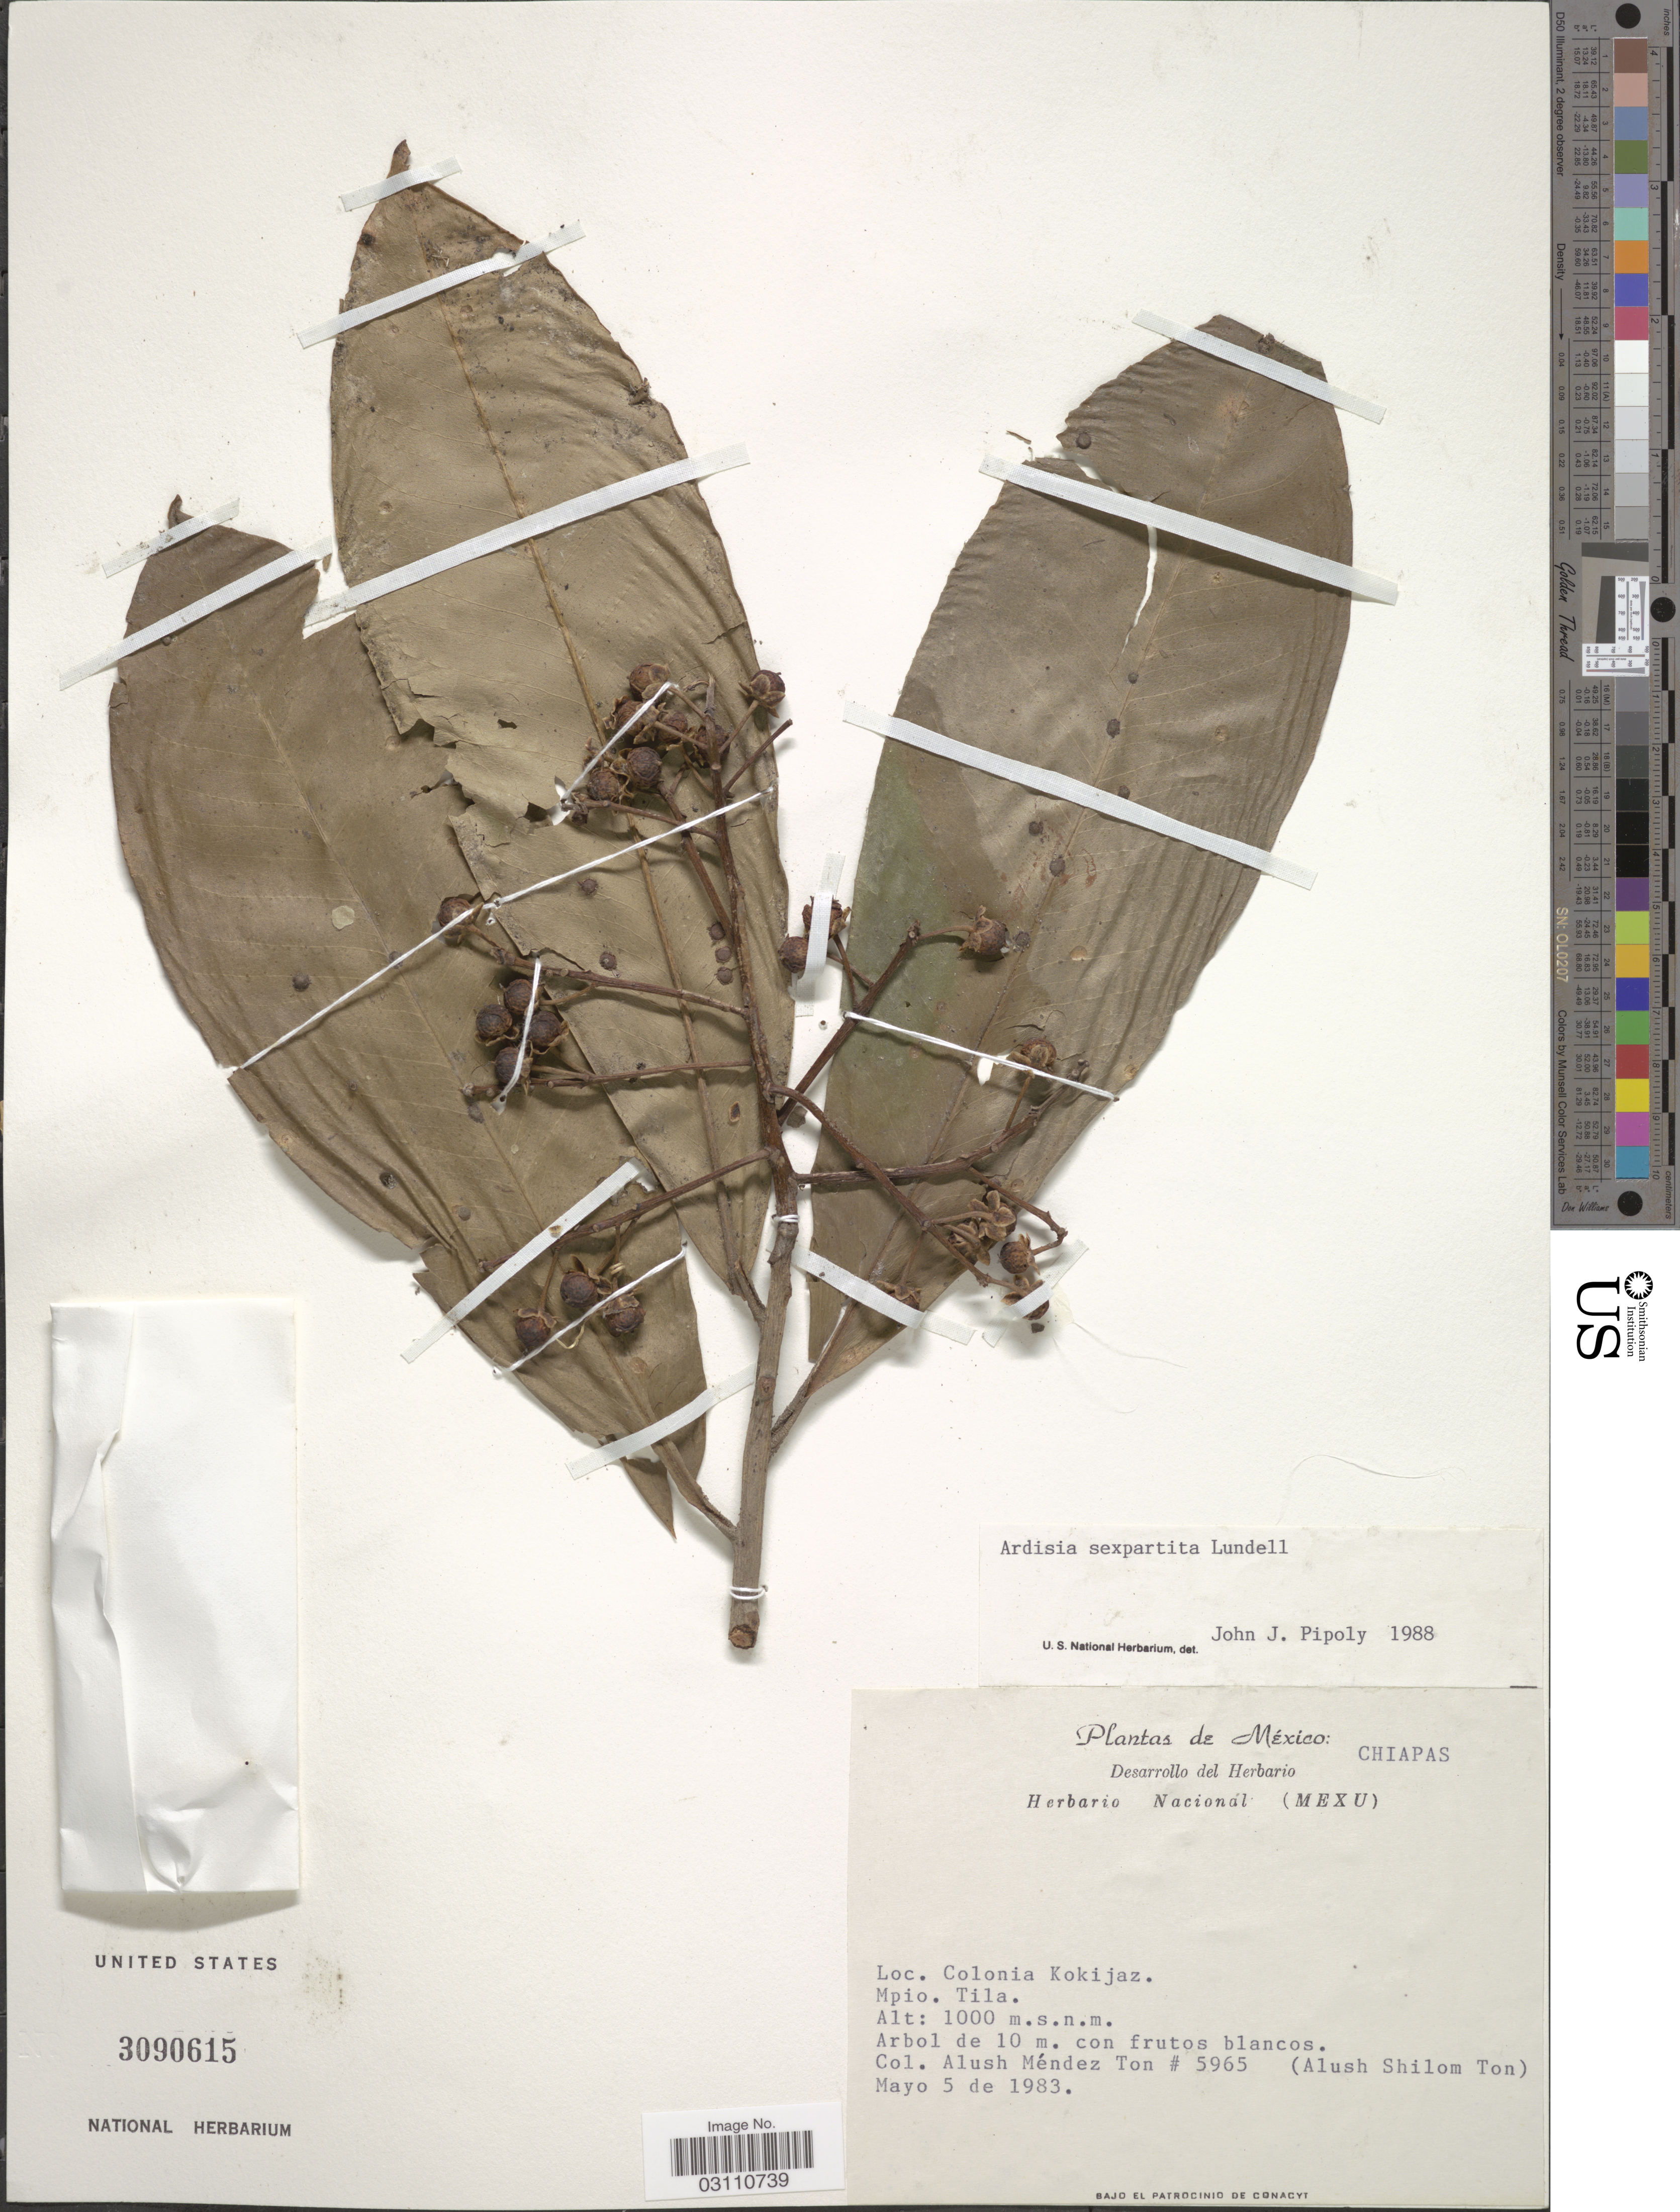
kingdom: Plantae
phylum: Tracheophyta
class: Magnoliopsida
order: Ericales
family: Primulaceae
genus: Ardisia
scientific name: Ardisia sexpartita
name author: Lundell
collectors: A. M. Ton & A. S. Ton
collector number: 5965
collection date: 1983-05-05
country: Mexico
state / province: Chiapas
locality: Colonia Kokijaz. Mpio. Tila.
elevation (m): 1000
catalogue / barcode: US 3090615